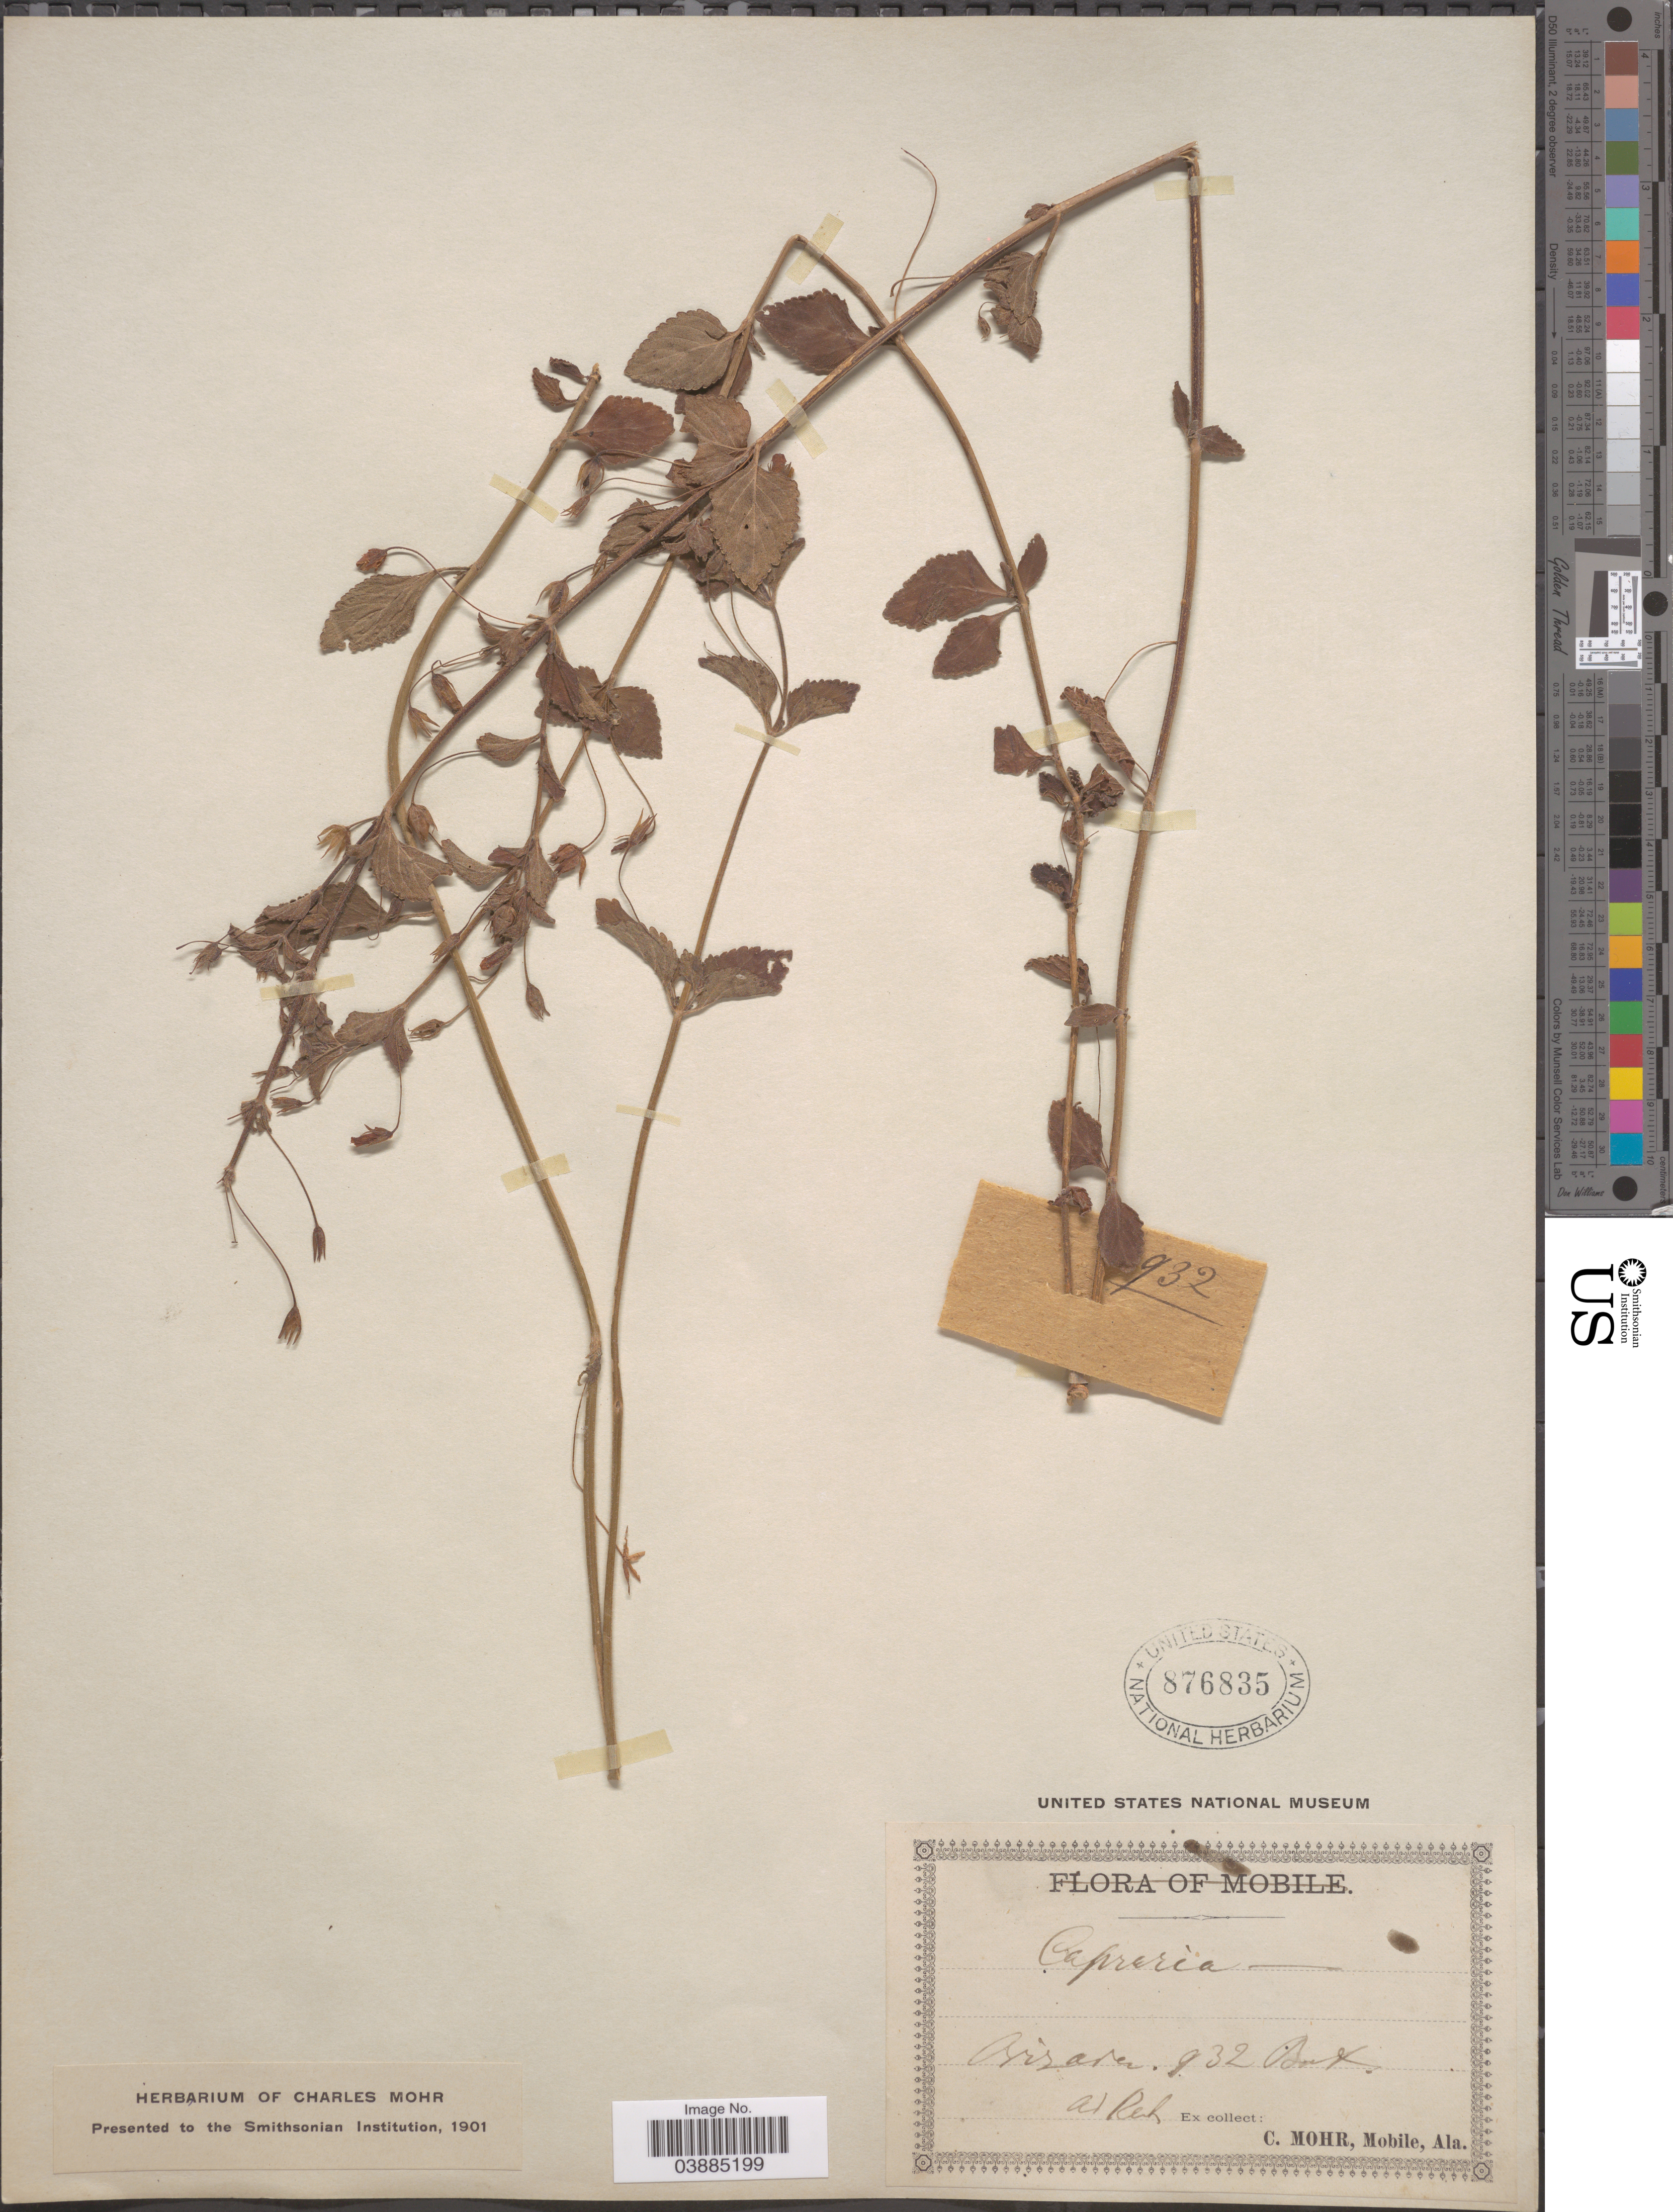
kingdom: Plantae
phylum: Tracheophyta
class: Magnoliopsida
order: Lamiales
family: Plantaginaceae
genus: Lendneria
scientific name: Lendneria sp.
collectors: C. T. Mohr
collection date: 1932-08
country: Mexico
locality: Orizava at Reh. [interpreted]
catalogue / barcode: US 876835